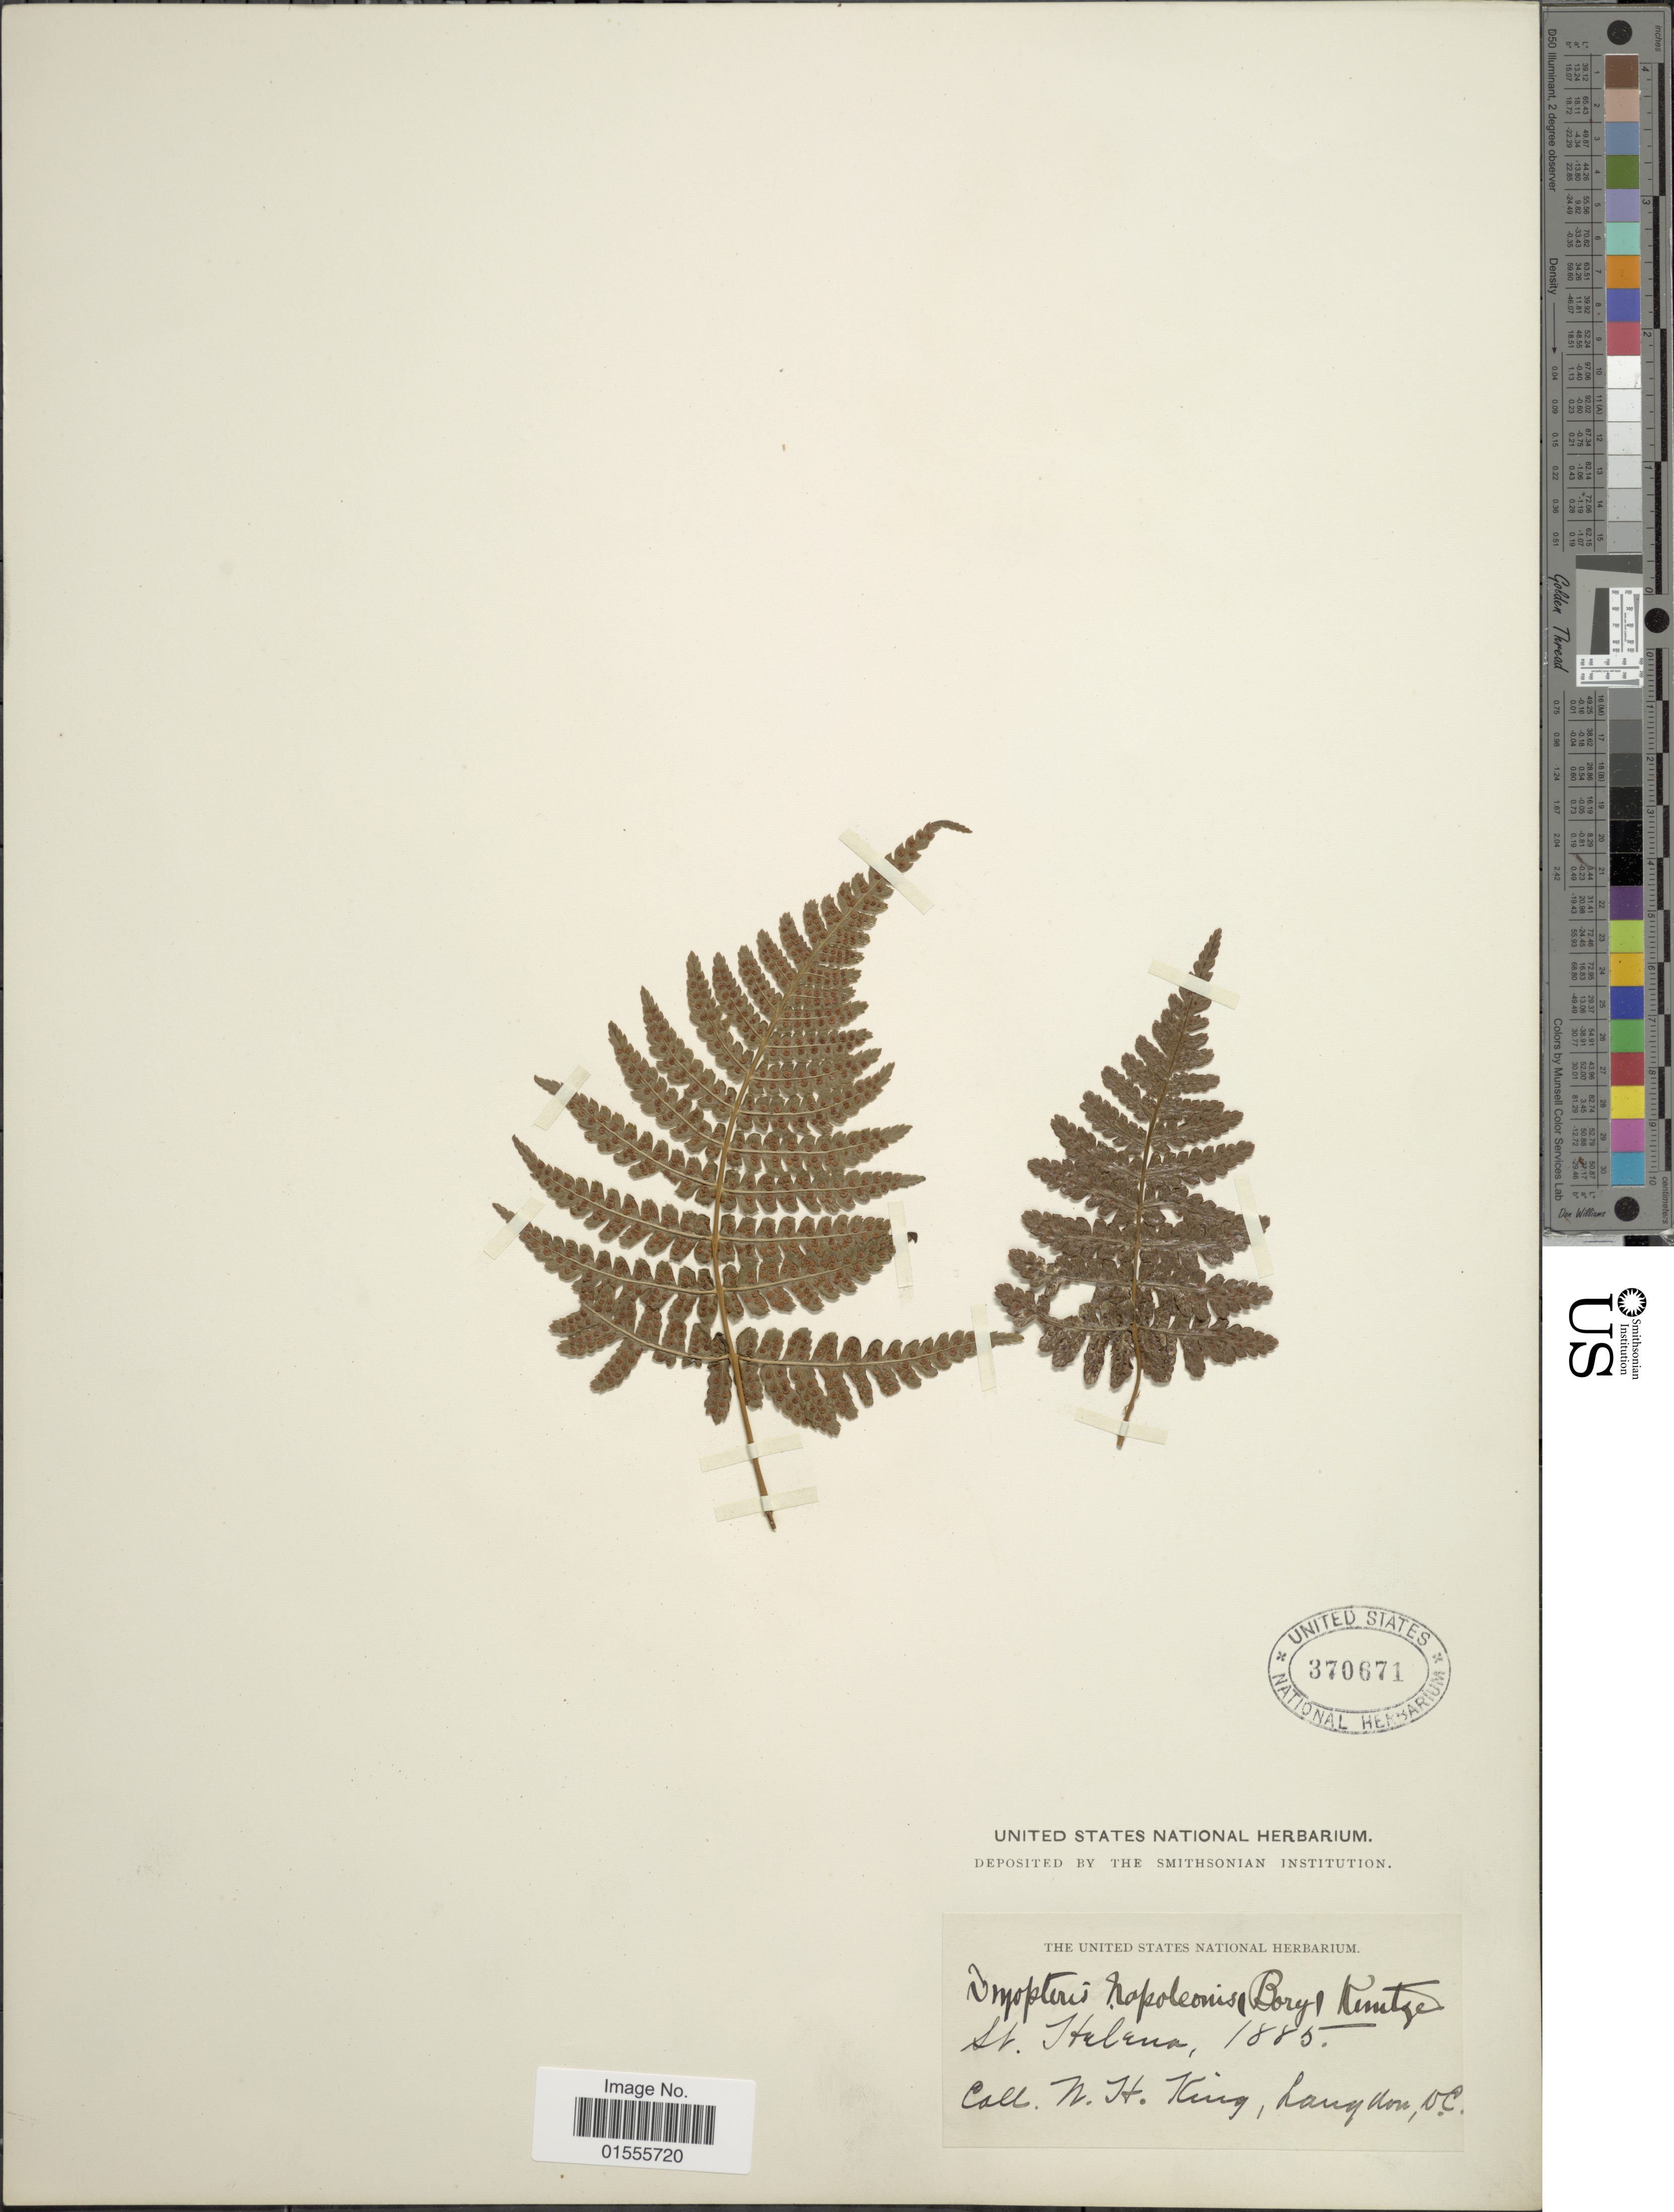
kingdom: Plantae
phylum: Tracheophyta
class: Polypodiopsida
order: Polypodiales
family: Dryopteridaceae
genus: Dryopteris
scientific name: Dryopteris napoleonis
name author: Kuntze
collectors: W. H. King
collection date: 1885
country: St. Helena Islands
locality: St Helena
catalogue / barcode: US 370671